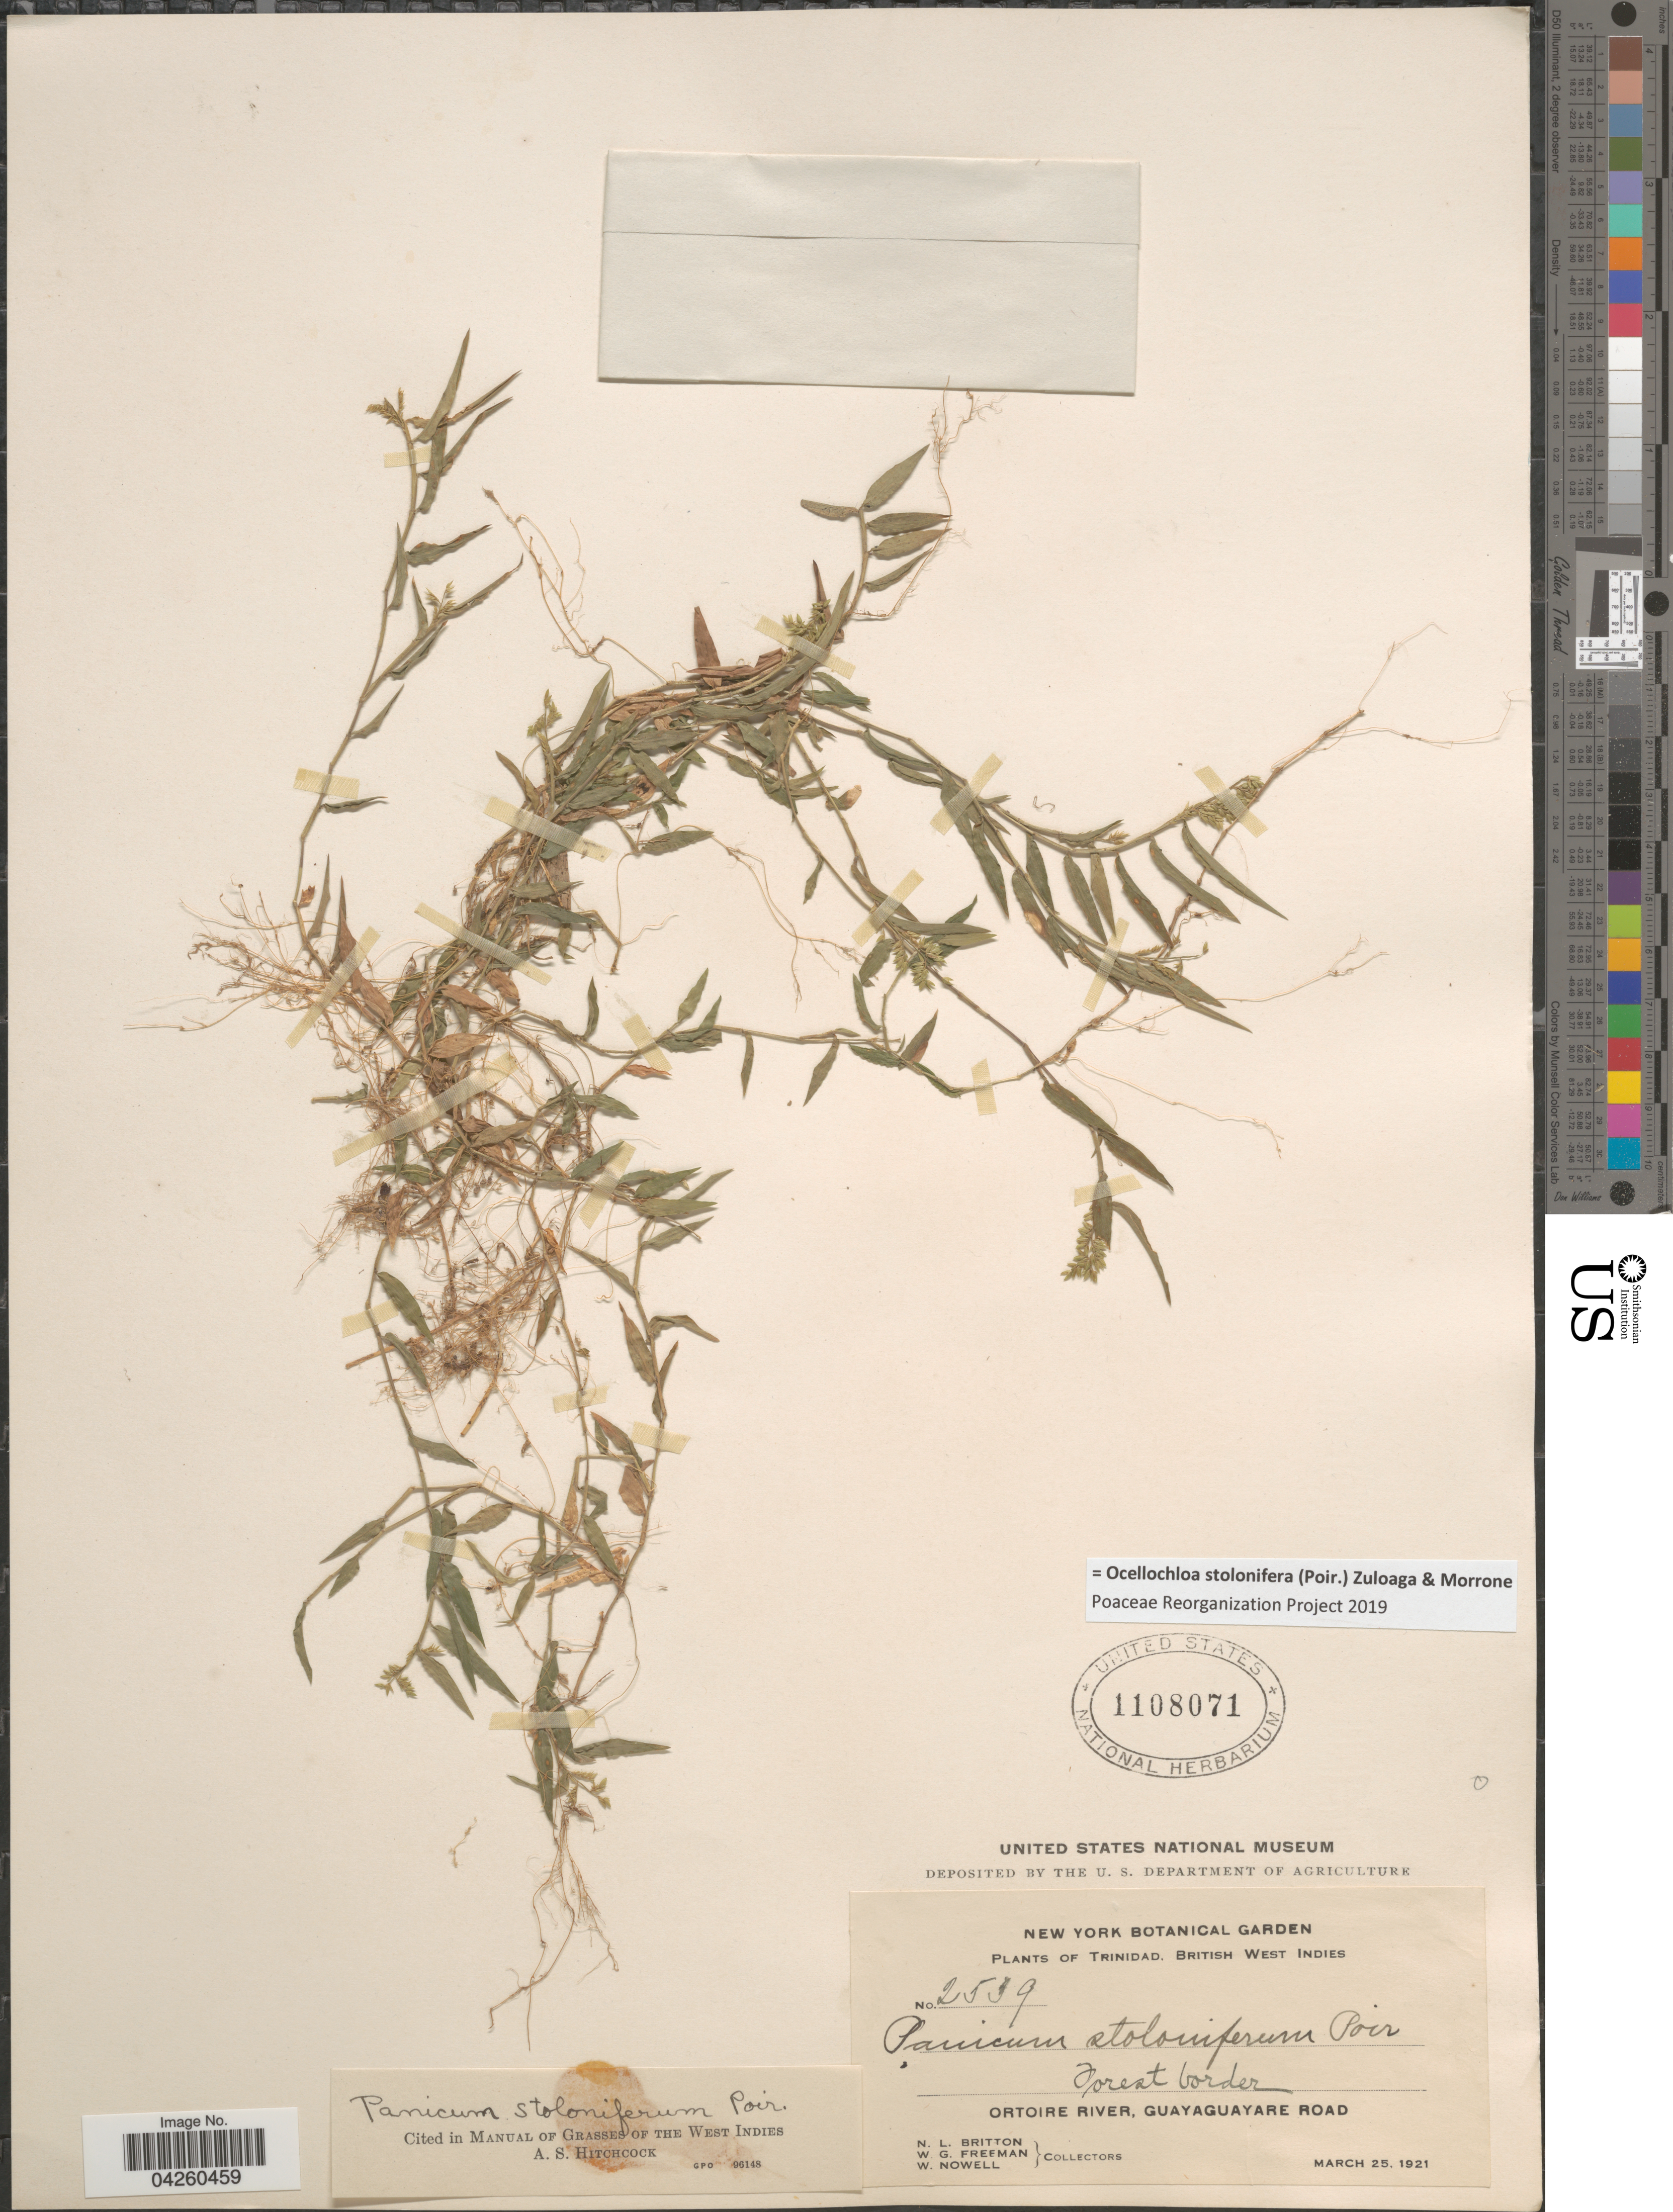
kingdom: Plantae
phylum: Tracheophyta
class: Liliopsida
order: Poales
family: Poaceae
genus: Ocellochloa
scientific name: Ocellochloa stolonifera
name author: (Poir.) Zuloaga & Morrone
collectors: Mrs. N. L. Britton, W. Freeman & W. Nowell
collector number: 2539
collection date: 1921-03-25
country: Trinidad and Tobago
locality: Trinidad, British West Indies. Forest border. otoire River, Guayaguayare Road.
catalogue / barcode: US 1108071